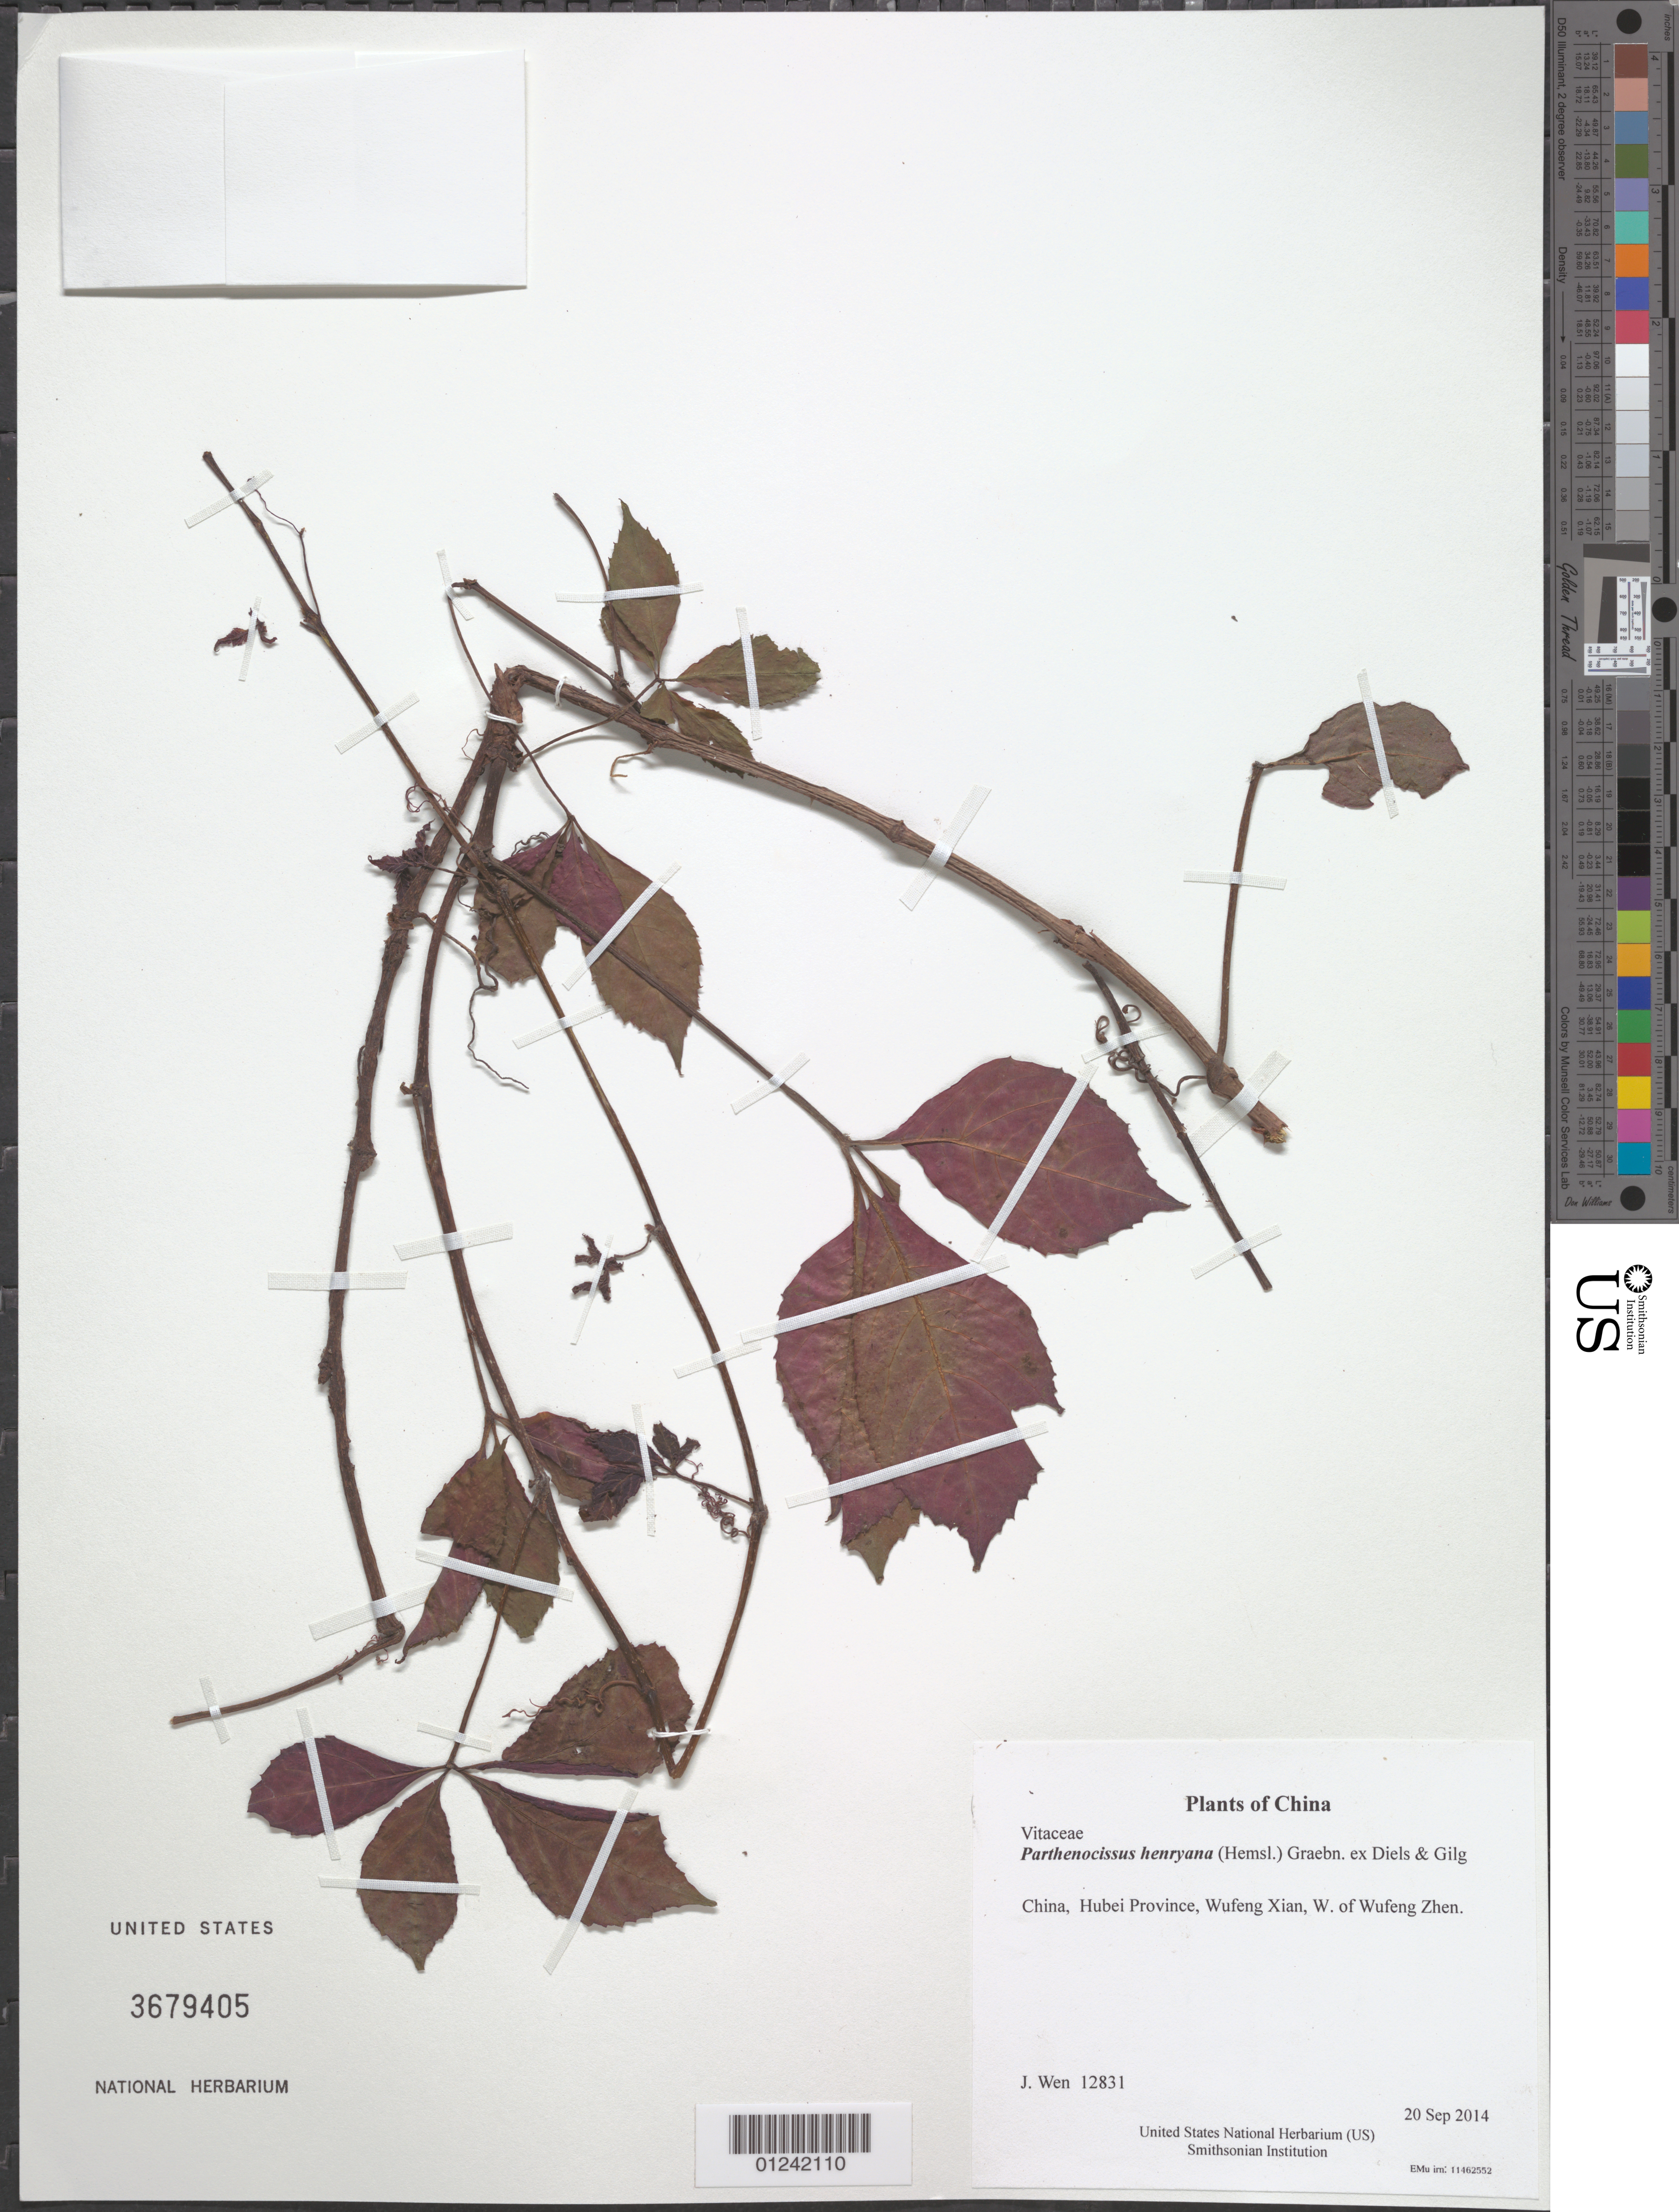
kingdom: Plantae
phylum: Tracheophyta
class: Magnoliopsida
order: Vitales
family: Vitaceae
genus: Parthenocissus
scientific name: Parthenocissus henryana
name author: (Hemsl.) Graebn. ex Diels & Gilg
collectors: J. Wen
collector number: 12831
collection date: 2014-09-20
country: China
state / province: Hubei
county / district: Wufeng Xian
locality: W. of Wufeng Zhen.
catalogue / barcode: US 3679405